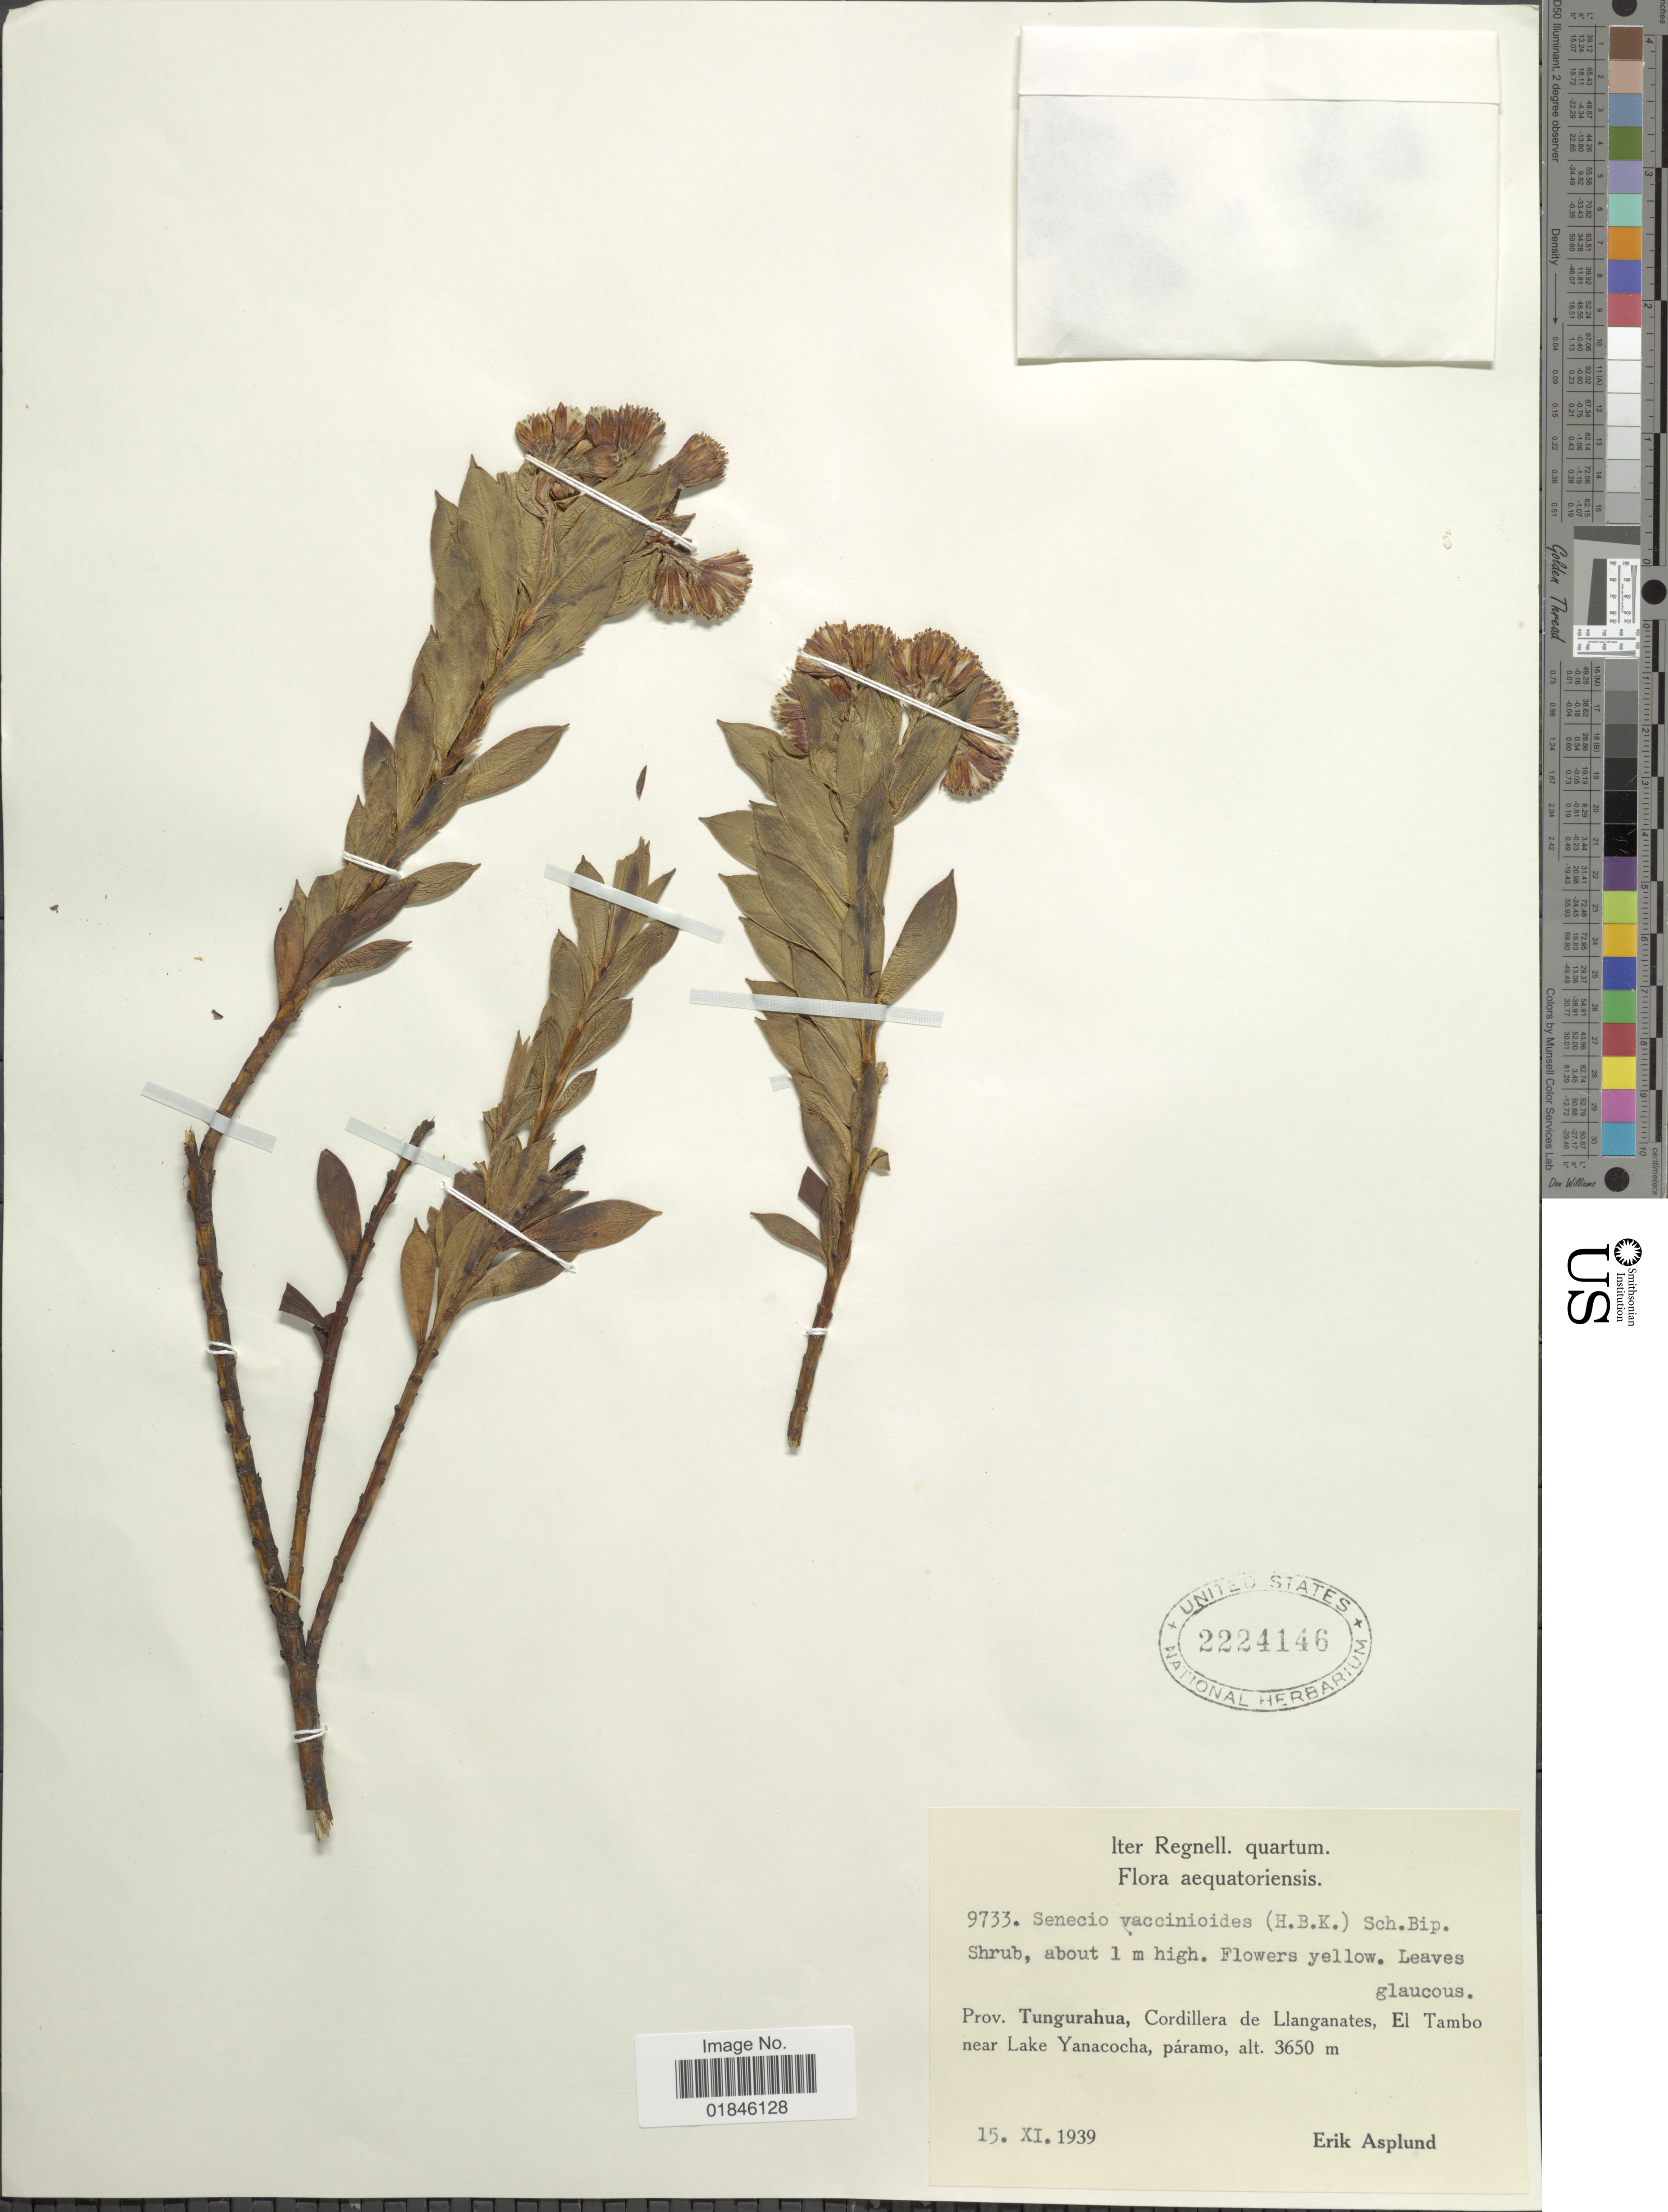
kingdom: Plantae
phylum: Tracheophyta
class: Magnoliopsida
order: Asterales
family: Asteraceae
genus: Pentacalia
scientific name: Pentacalia vaccinioides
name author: (Kunth) Cuatrec.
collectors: E. Asplund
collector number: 9733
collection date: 1939-11-15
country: Ecuador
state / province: Tungurahua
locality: Prov. Tungurahua, Cordillera de Llanganates, El Tambo near Lake Yanacocha, páramo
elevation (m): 3650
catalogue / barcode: US 2224146